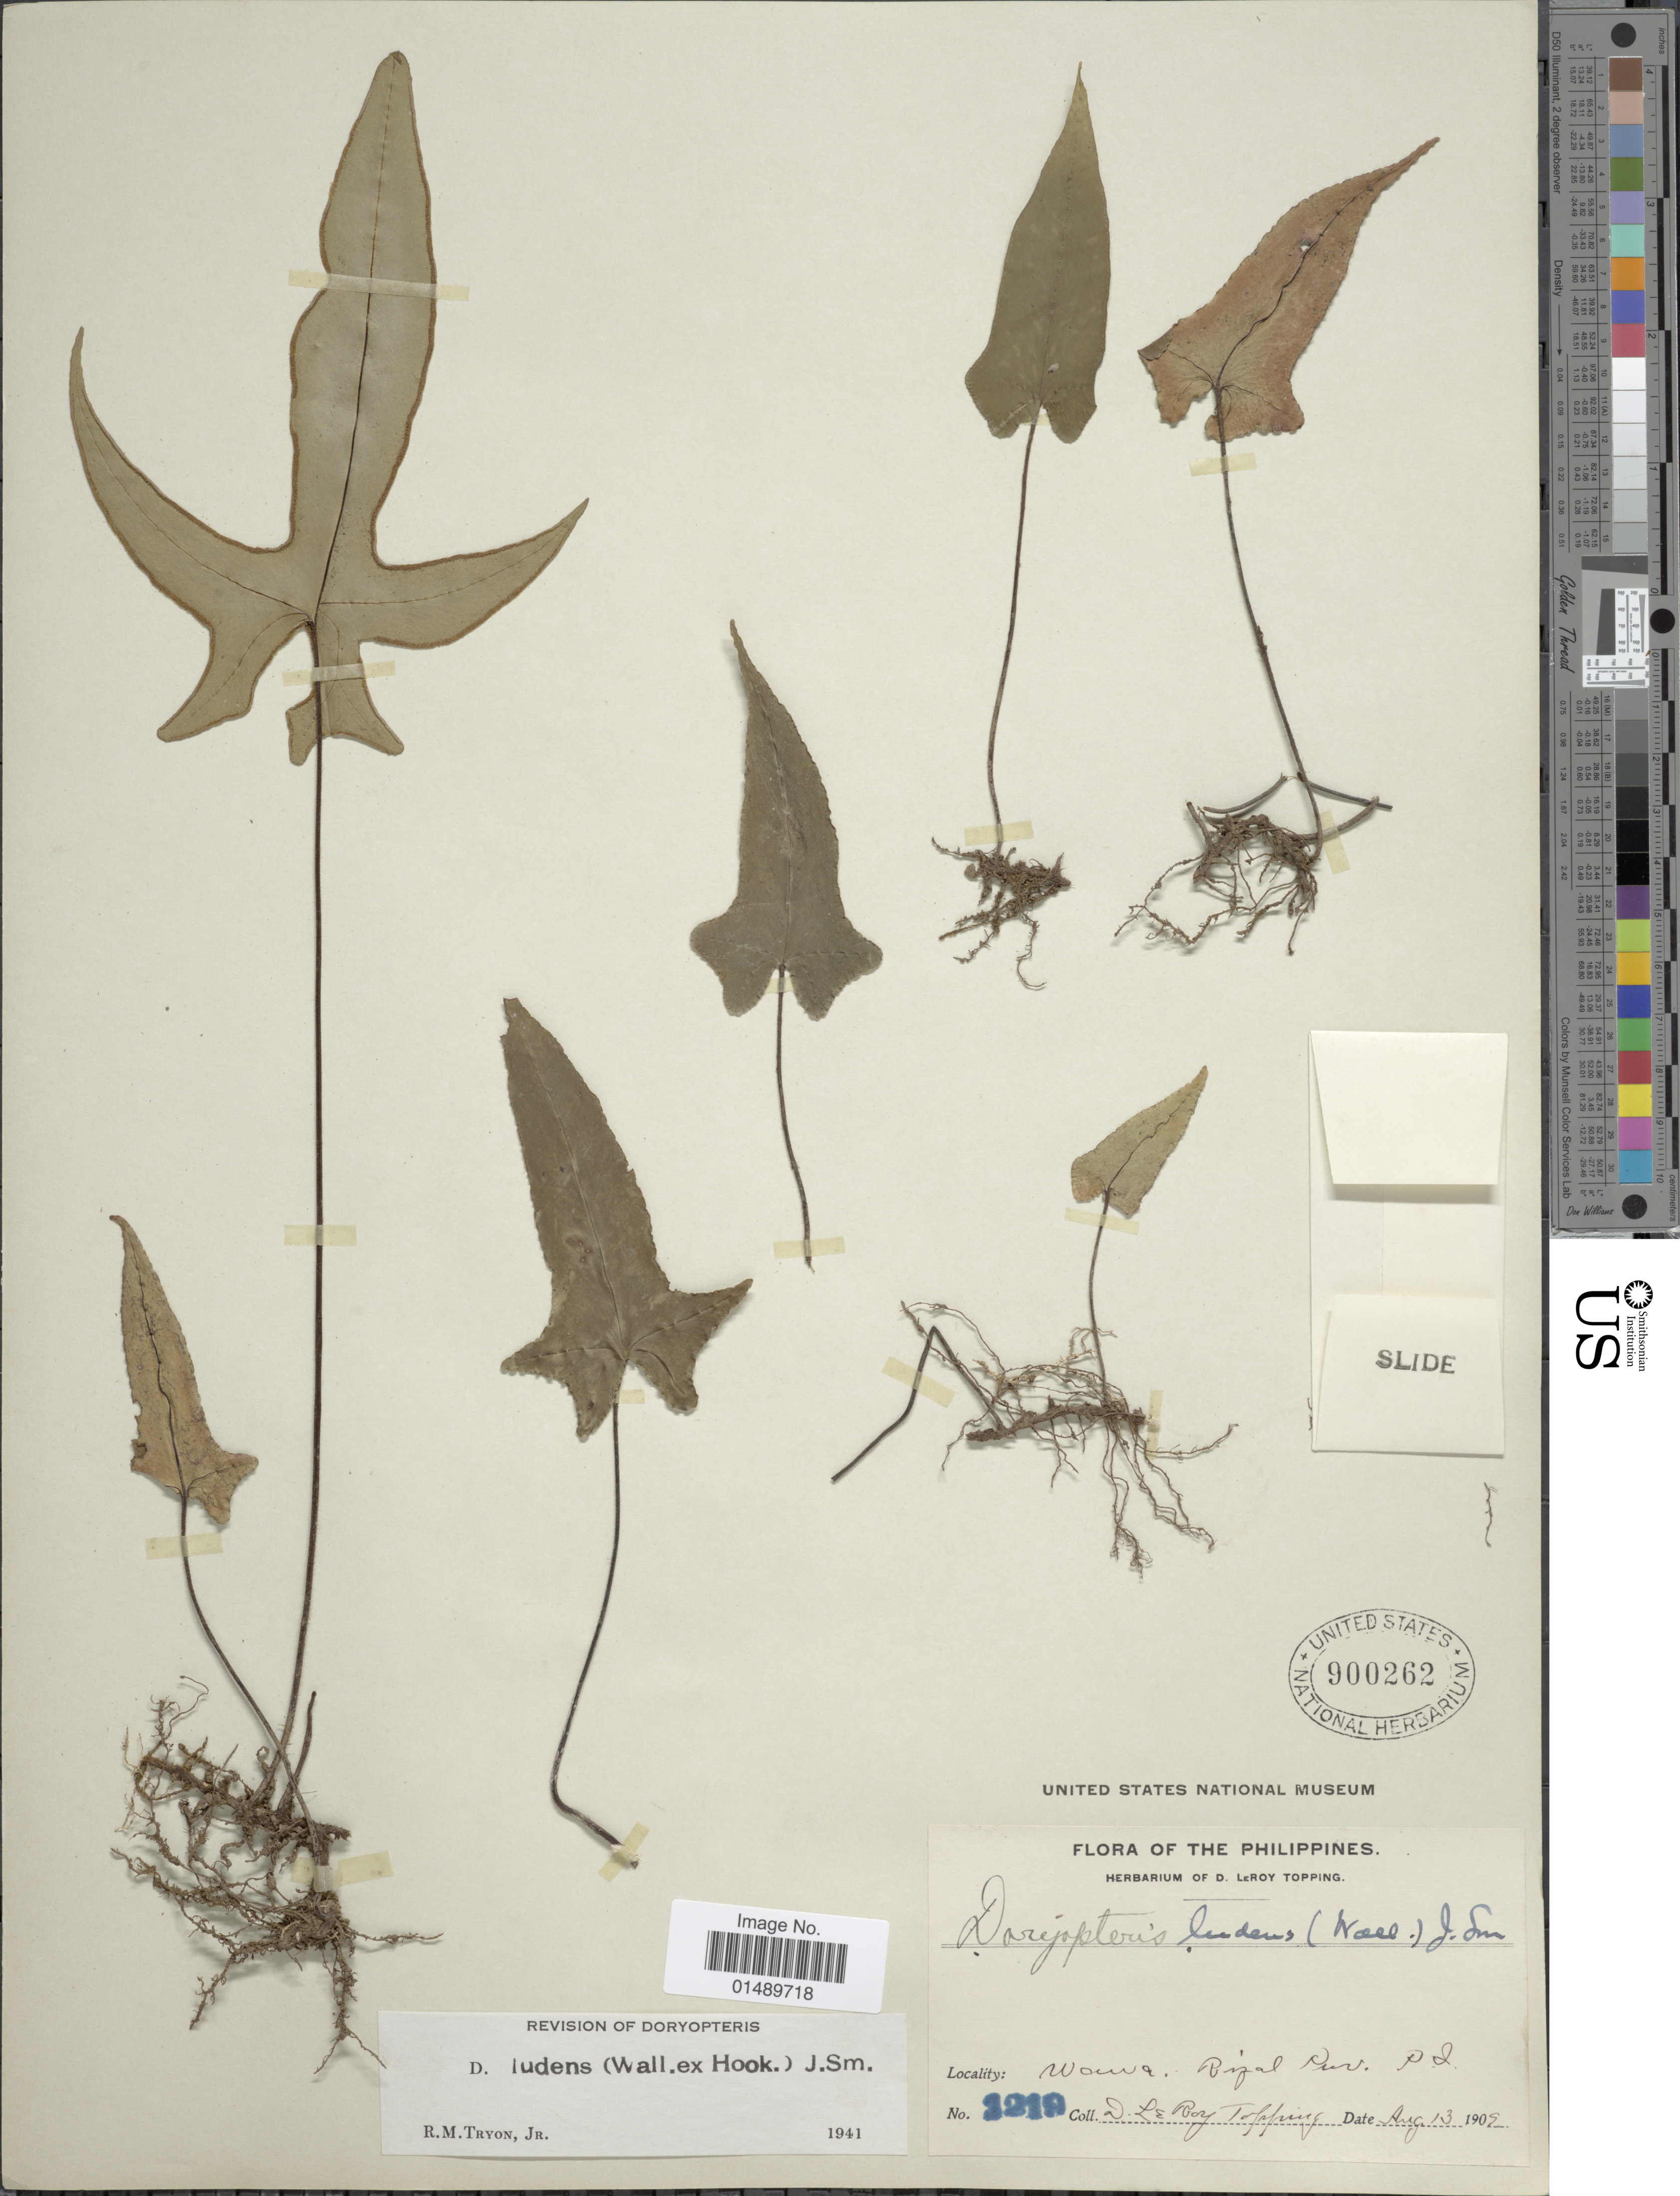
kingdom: Plantae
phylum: Tracheophyta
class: Polypodiopsida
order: Polypodiales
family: Pteridaceae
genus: Calciphilopteris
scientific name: Calciphilopteris ludens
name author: (Wall. ex Hook.) Yesilyurt & H. Schneid.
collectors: D. L. Topping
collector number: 1218*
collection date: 1909-08-13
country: Philippines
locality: Philippines, Rizal Province, Luzon Wawa.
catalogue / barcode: US 900262